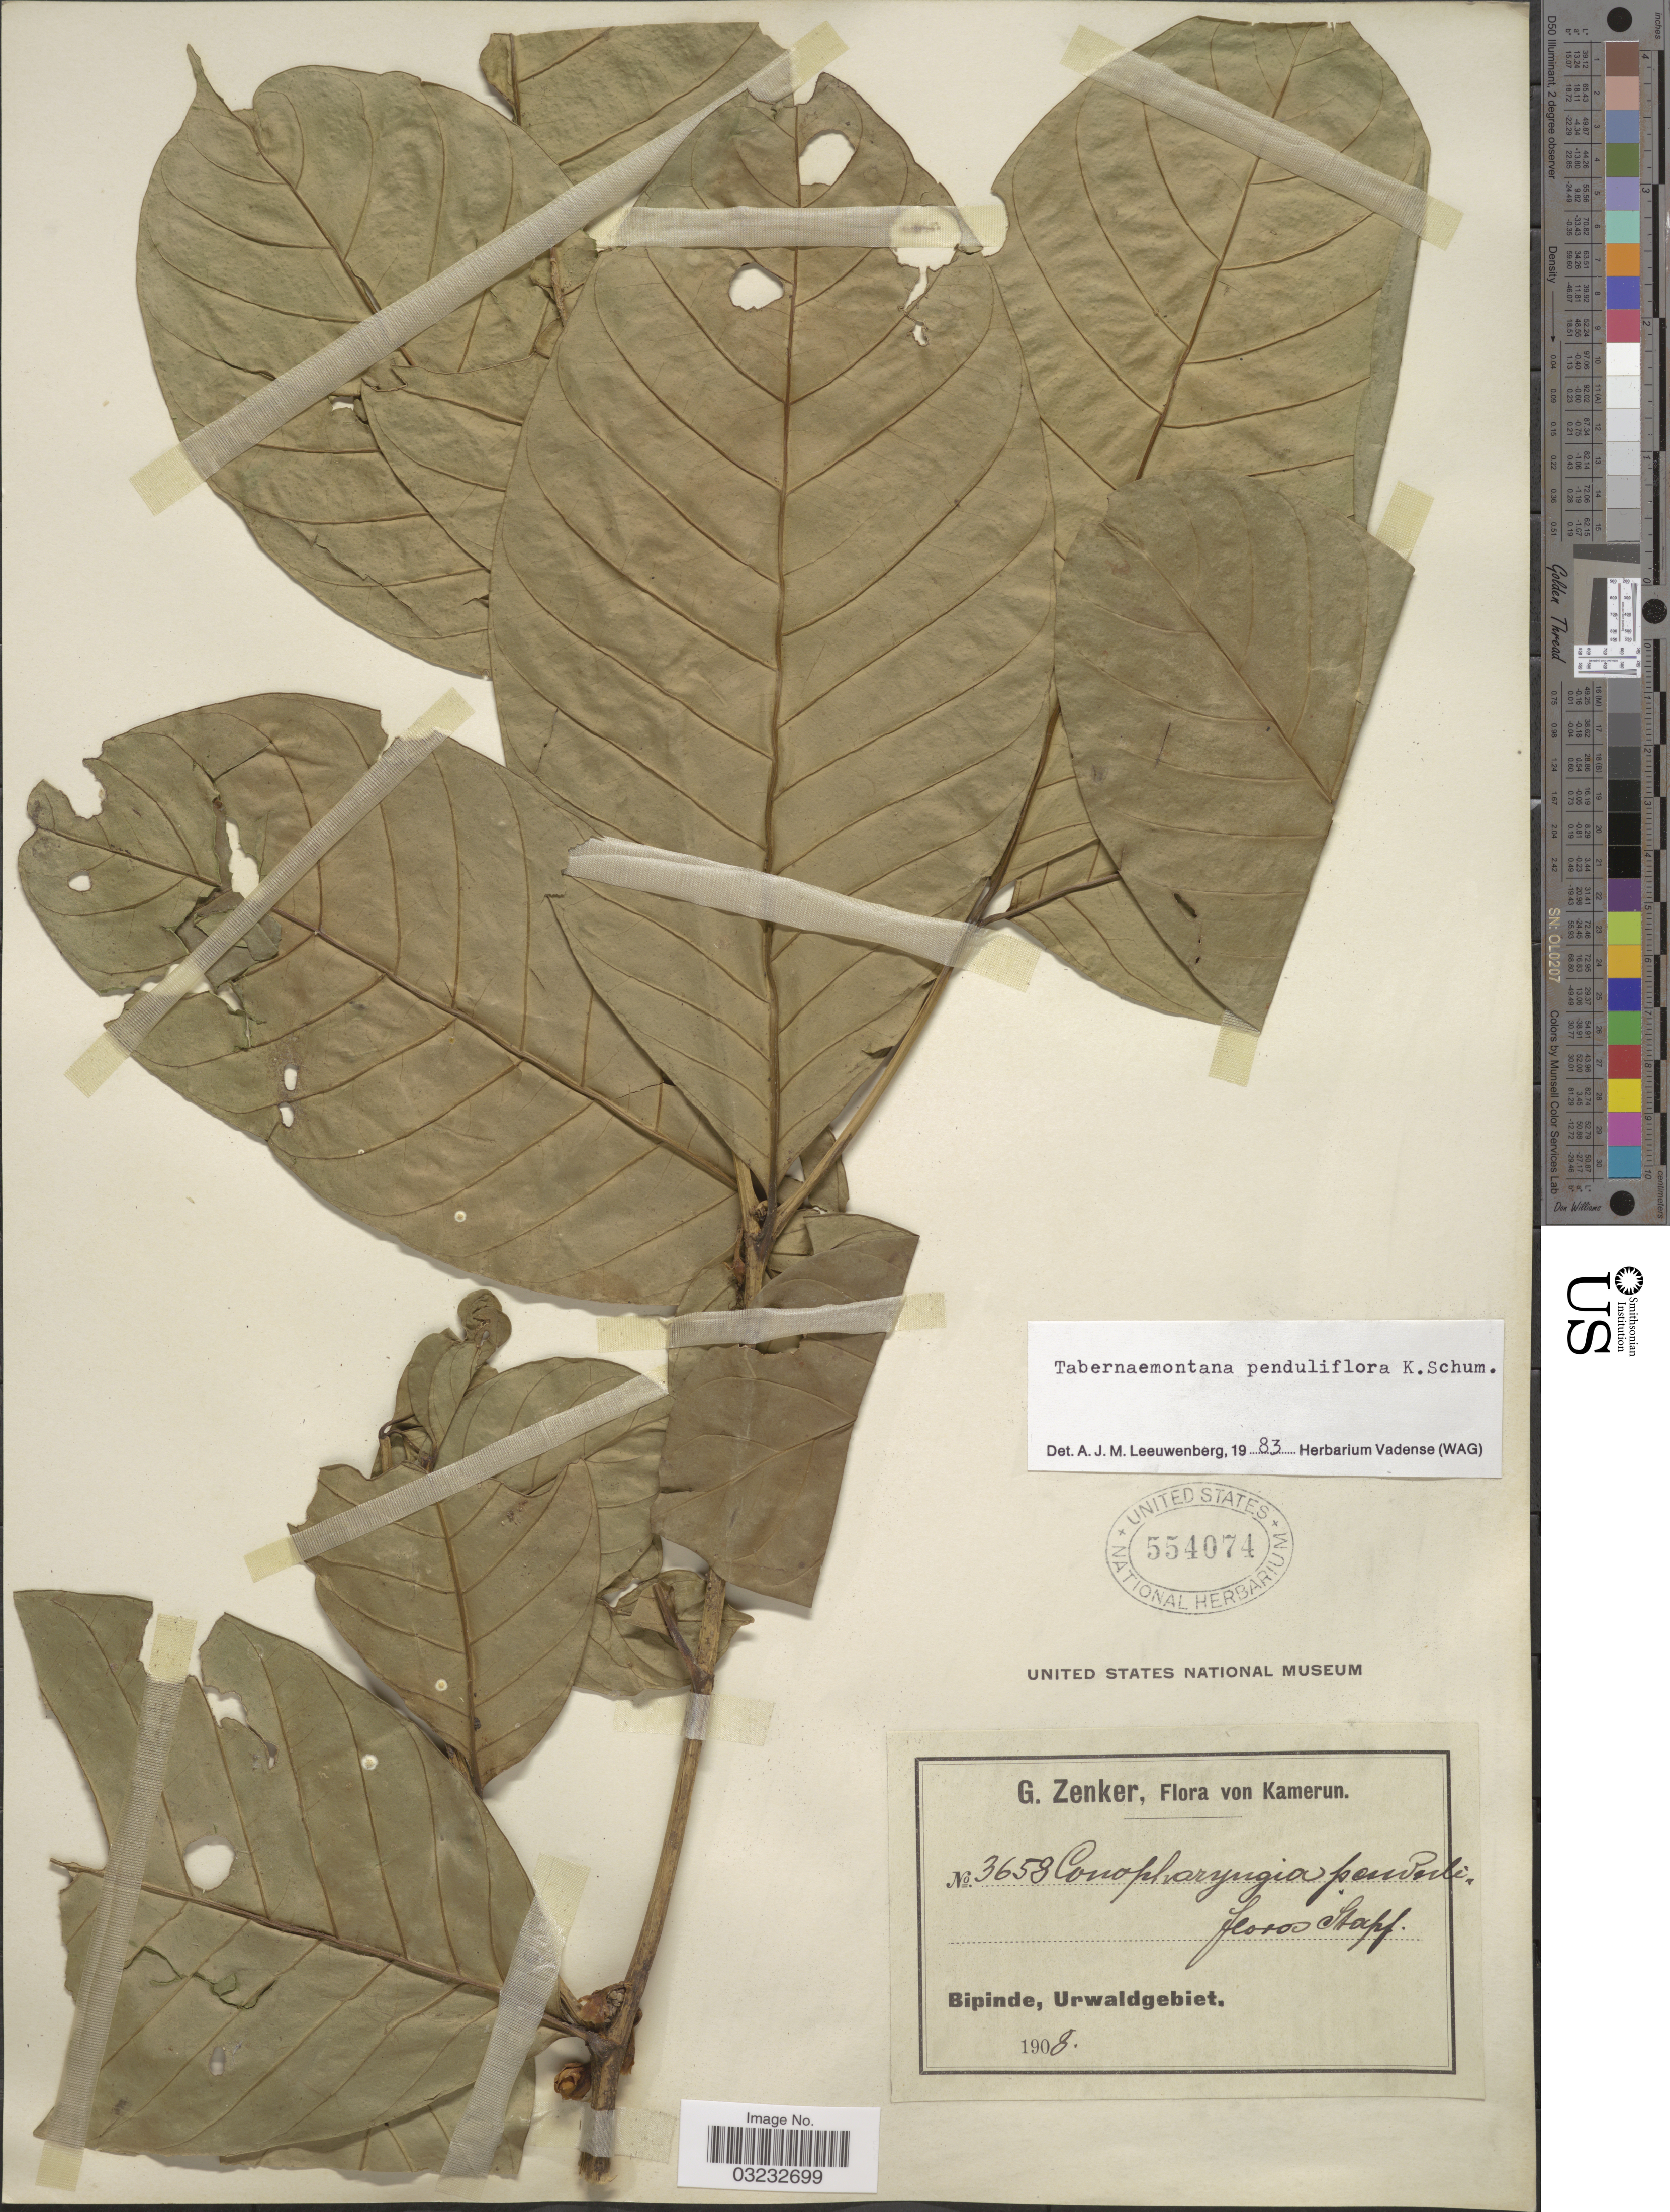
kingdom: Plantae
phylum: Tracheophyta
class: Magnoliopsida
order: Gentianales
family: Apocynaceae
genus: Tabernaemontana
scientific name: Tabernaemontana penduliflora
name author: K. Schum.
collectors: G. A. Zenker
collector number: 3658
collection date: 1908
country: Cameroon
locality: Bipinde, Urwaldgebiet.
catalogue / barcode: US 554074